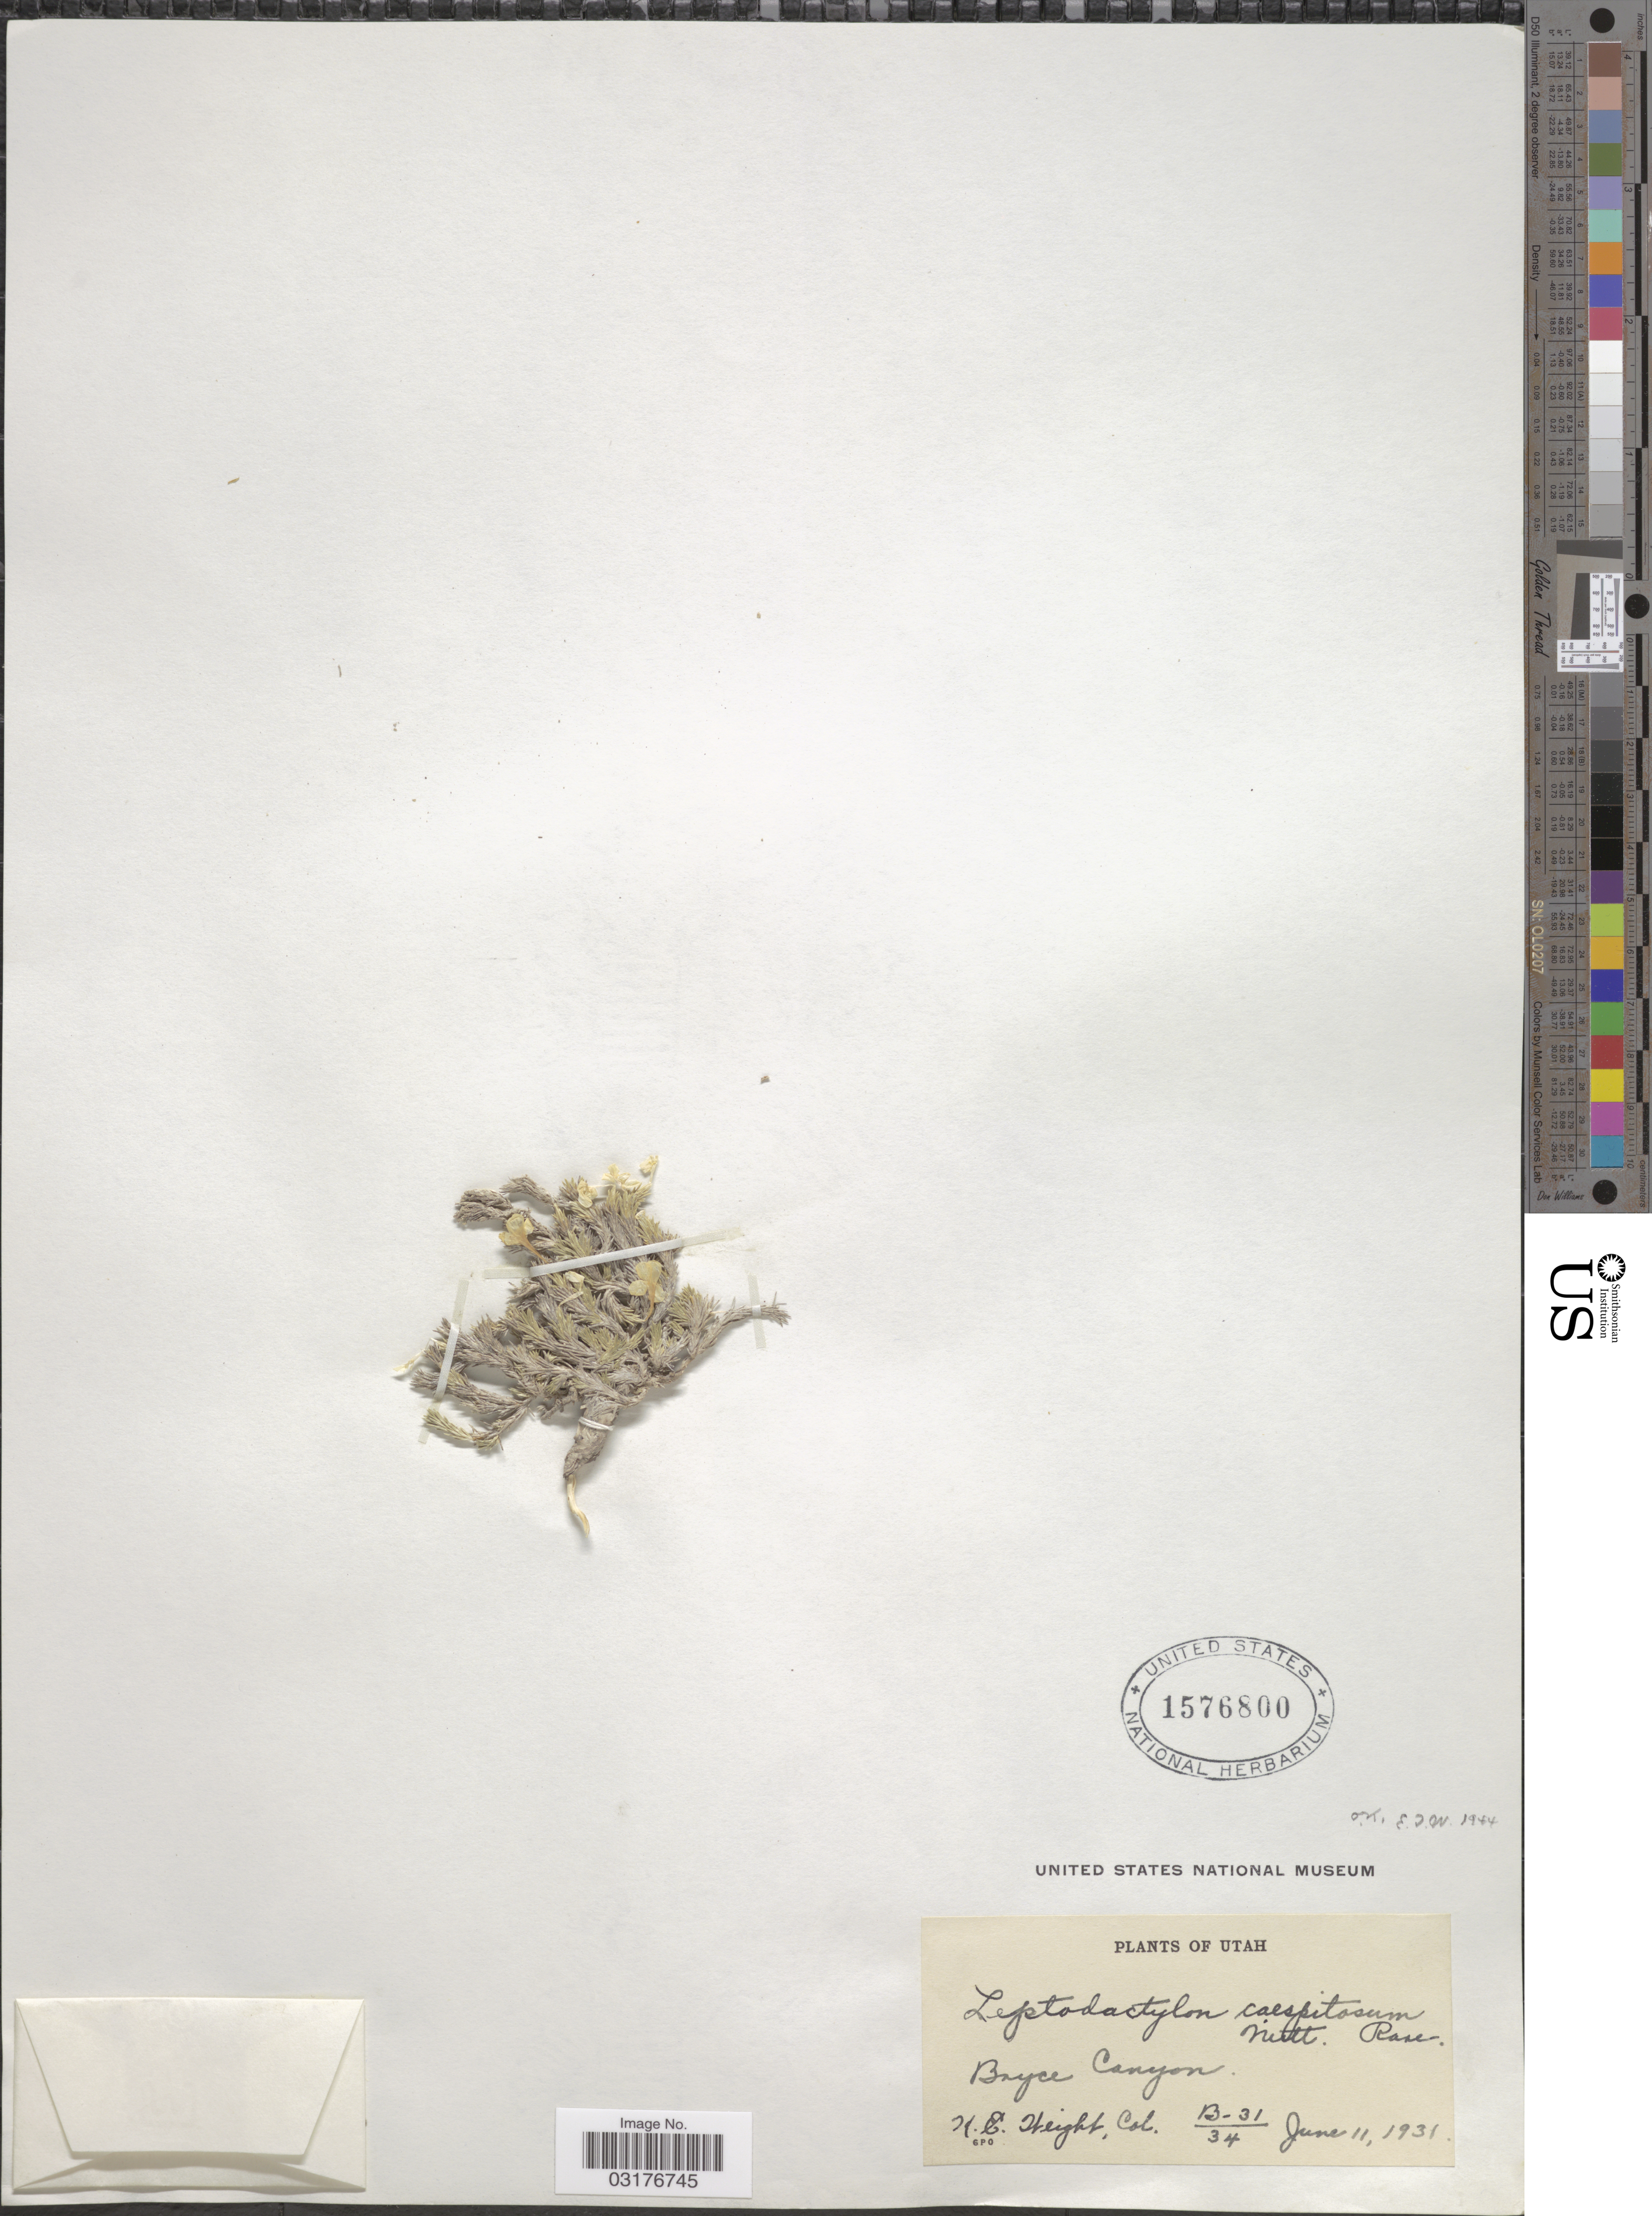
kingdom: Plantae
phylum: Tracheophyta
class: Magnoliopsida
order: Ericales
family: Polemoniaceae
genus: Linanthus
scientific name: Linanthus caespitosus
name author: (Nutt.) J.M. Porter & L.A. Johnson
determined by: Strong, Mark T., (BOT), Smithsonian Institution - National Museum of Natural History (UNITED STATES)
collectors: K. Weight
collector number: B-31/34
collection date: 1931-06-11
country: United States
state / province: Utah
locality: Bryce Canyon.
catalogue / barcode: US 1576800